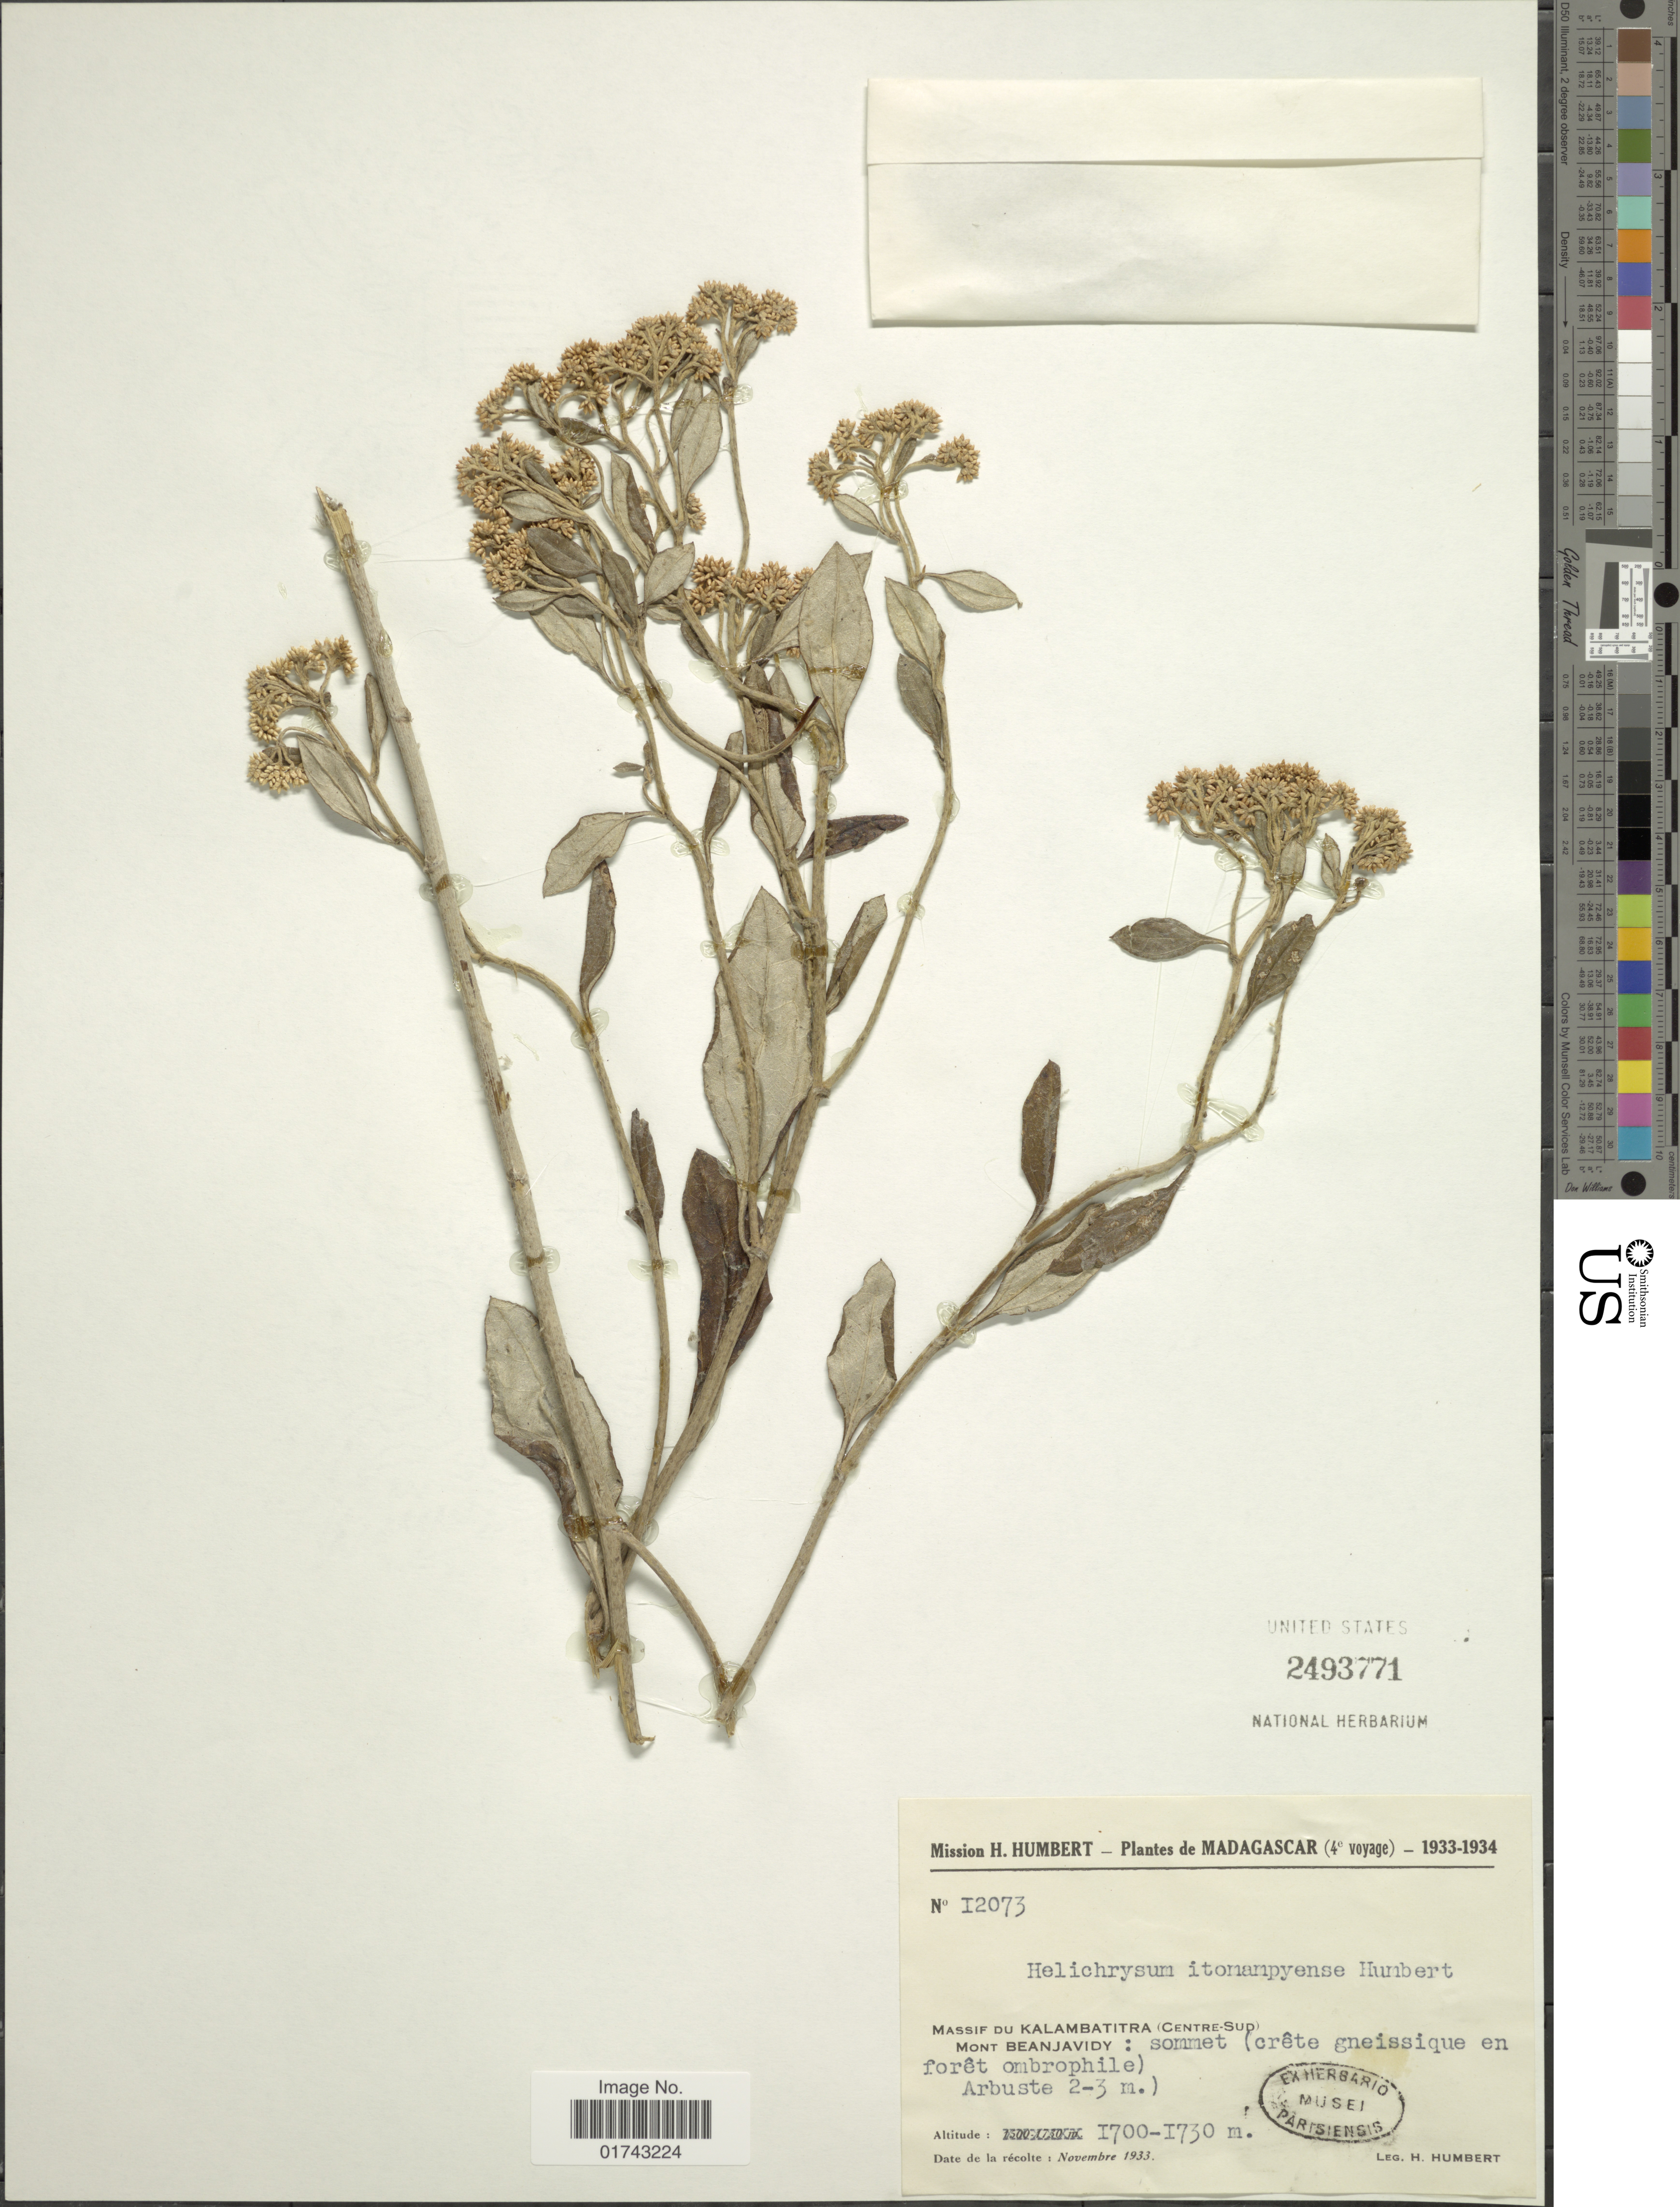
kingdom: Plantae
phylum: Tracheophyta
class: Magnoliopsida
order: Asterales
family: Asteraceae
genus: Helichrysum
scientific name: Helichrysum itomampyense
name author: Humbert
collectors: H. Humbert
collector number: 12073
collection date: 1933-11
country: Madagascar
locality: Massif du Kalambatitra (Centre-Sup) Mont Beanjavidy: sommet (crete geniessique en foret ombrophile)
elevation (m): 1700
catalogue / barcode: US 2493771